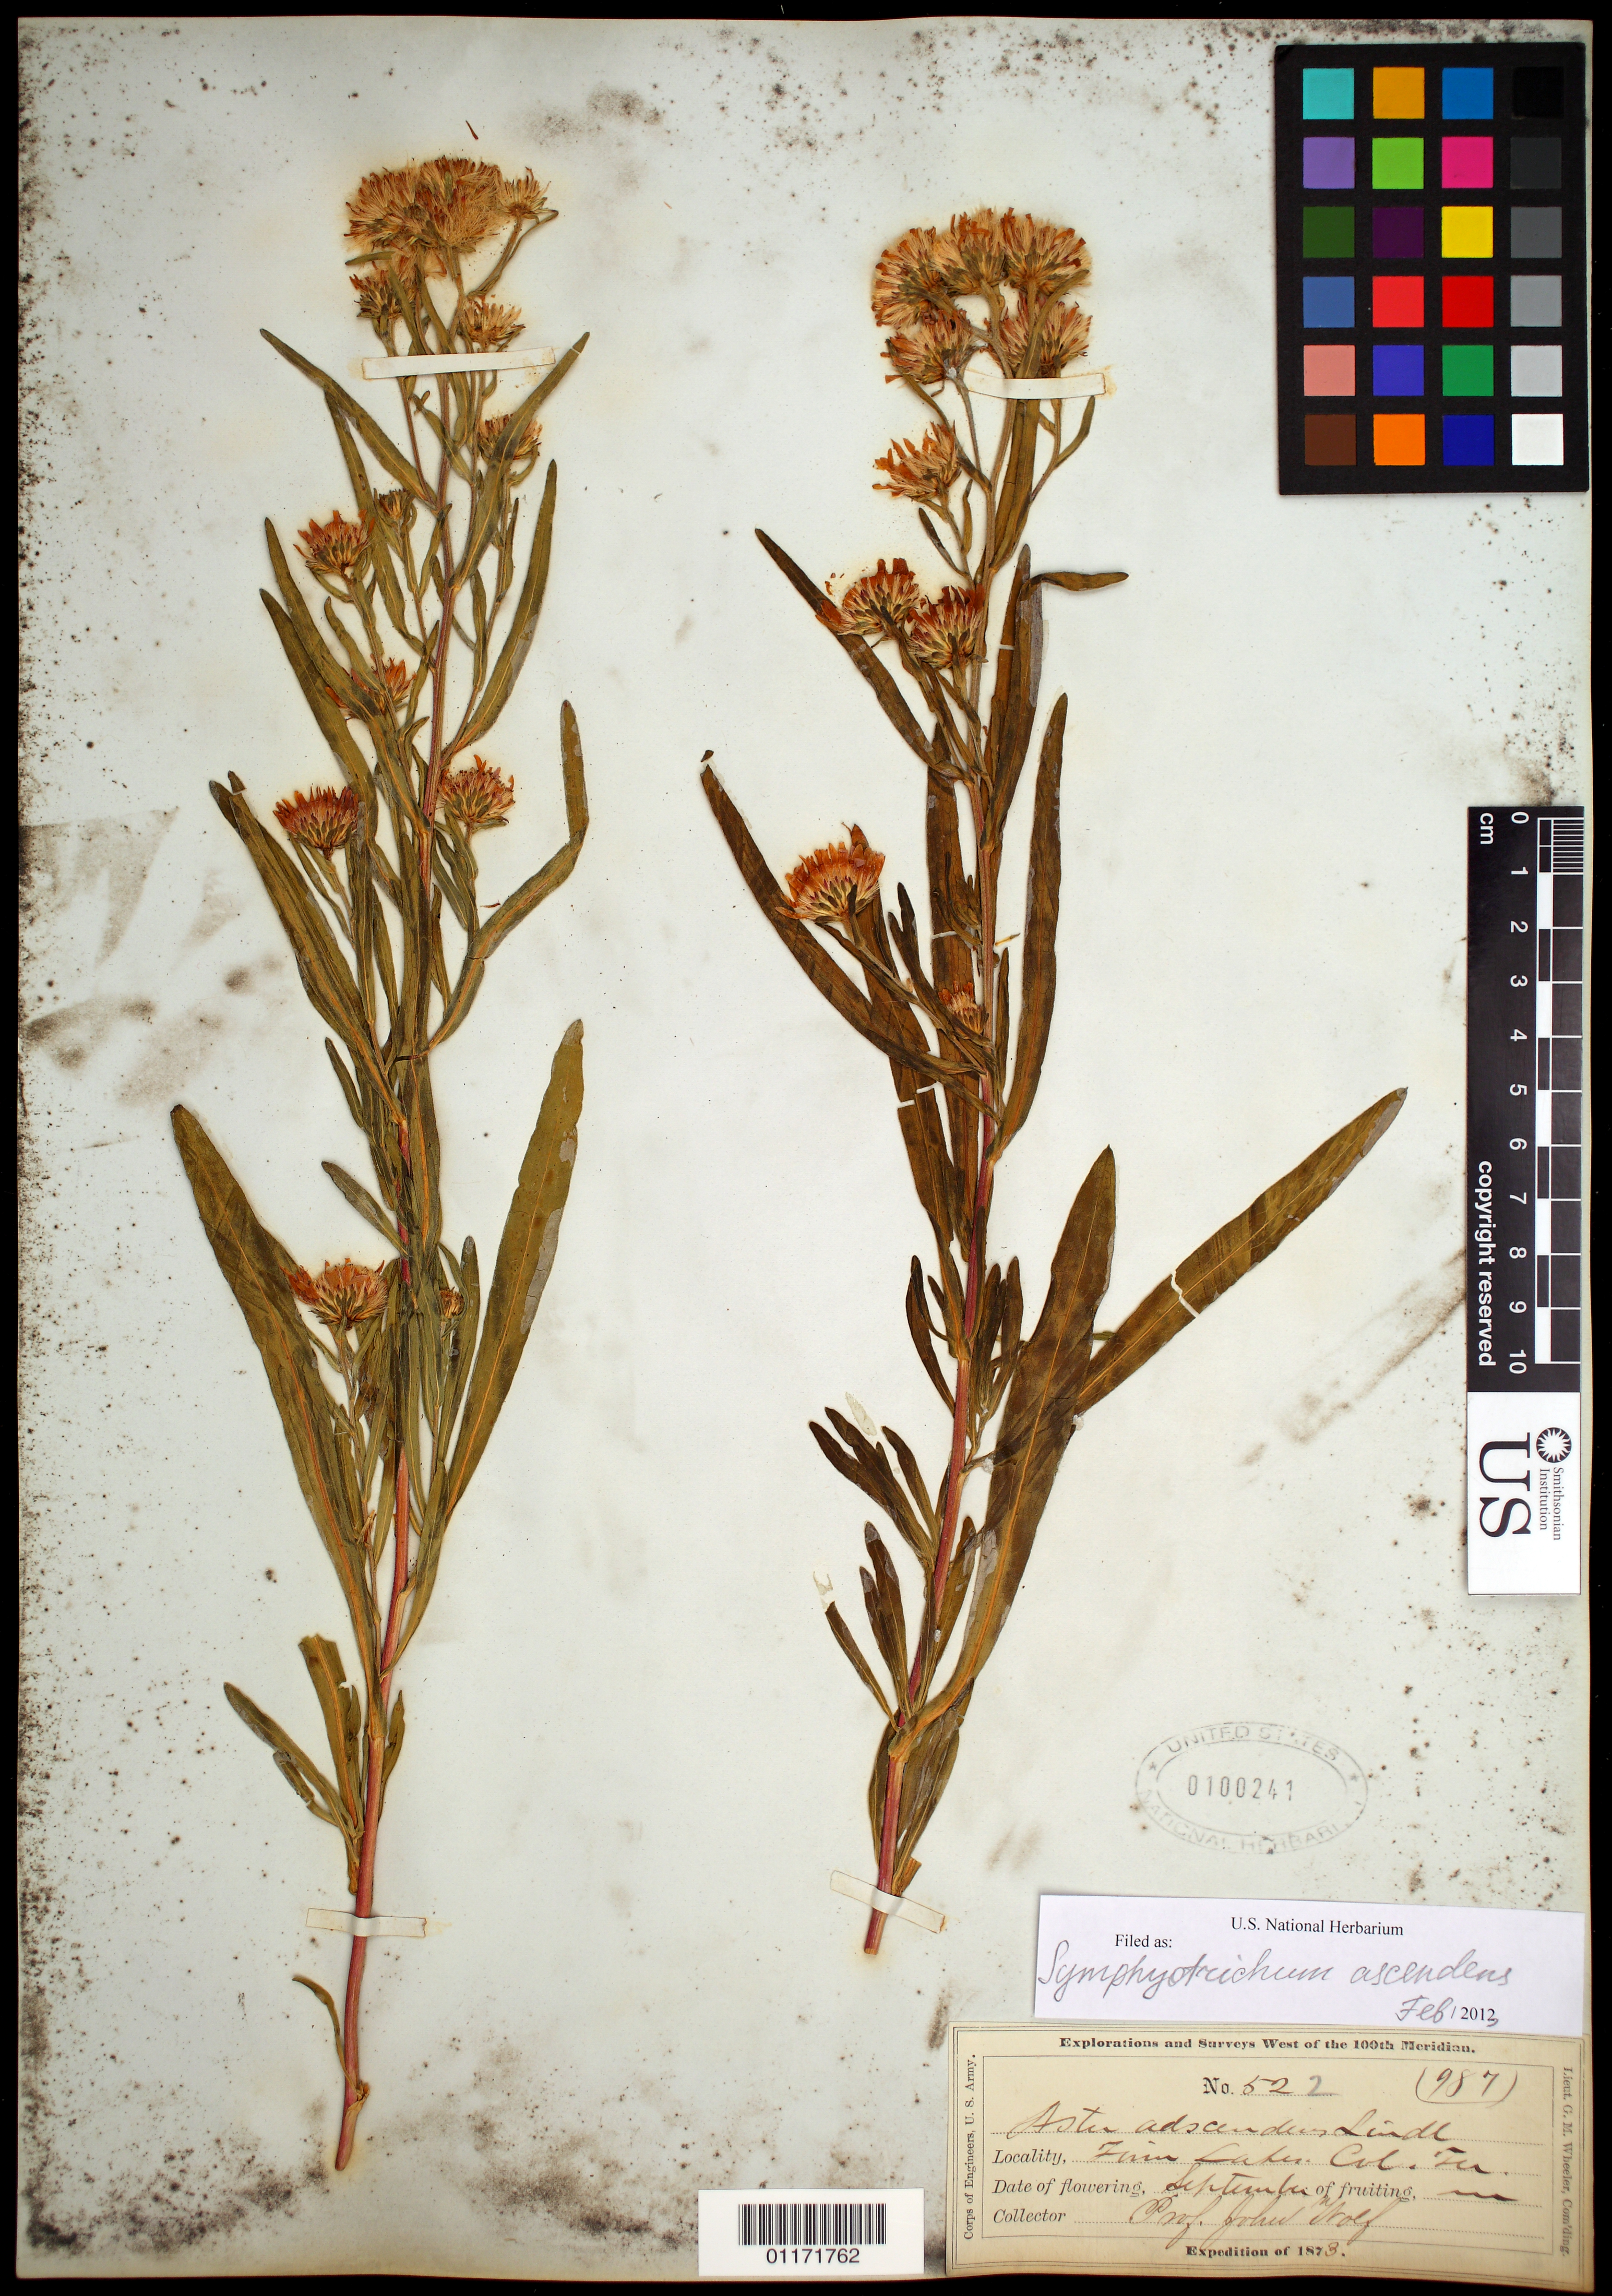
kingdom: Plantae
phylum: Tracheophyta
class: Magnoliopsida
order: Asterales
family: Asteraceae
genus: Symphyotrichum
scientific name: Symphyotrichum ascendens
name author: (Lindl.) G.L. Nesom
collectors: J. Wolf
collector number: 522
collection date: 1873-09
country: United States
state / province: Colorado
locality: Twin Lakes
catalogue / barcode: US 100241